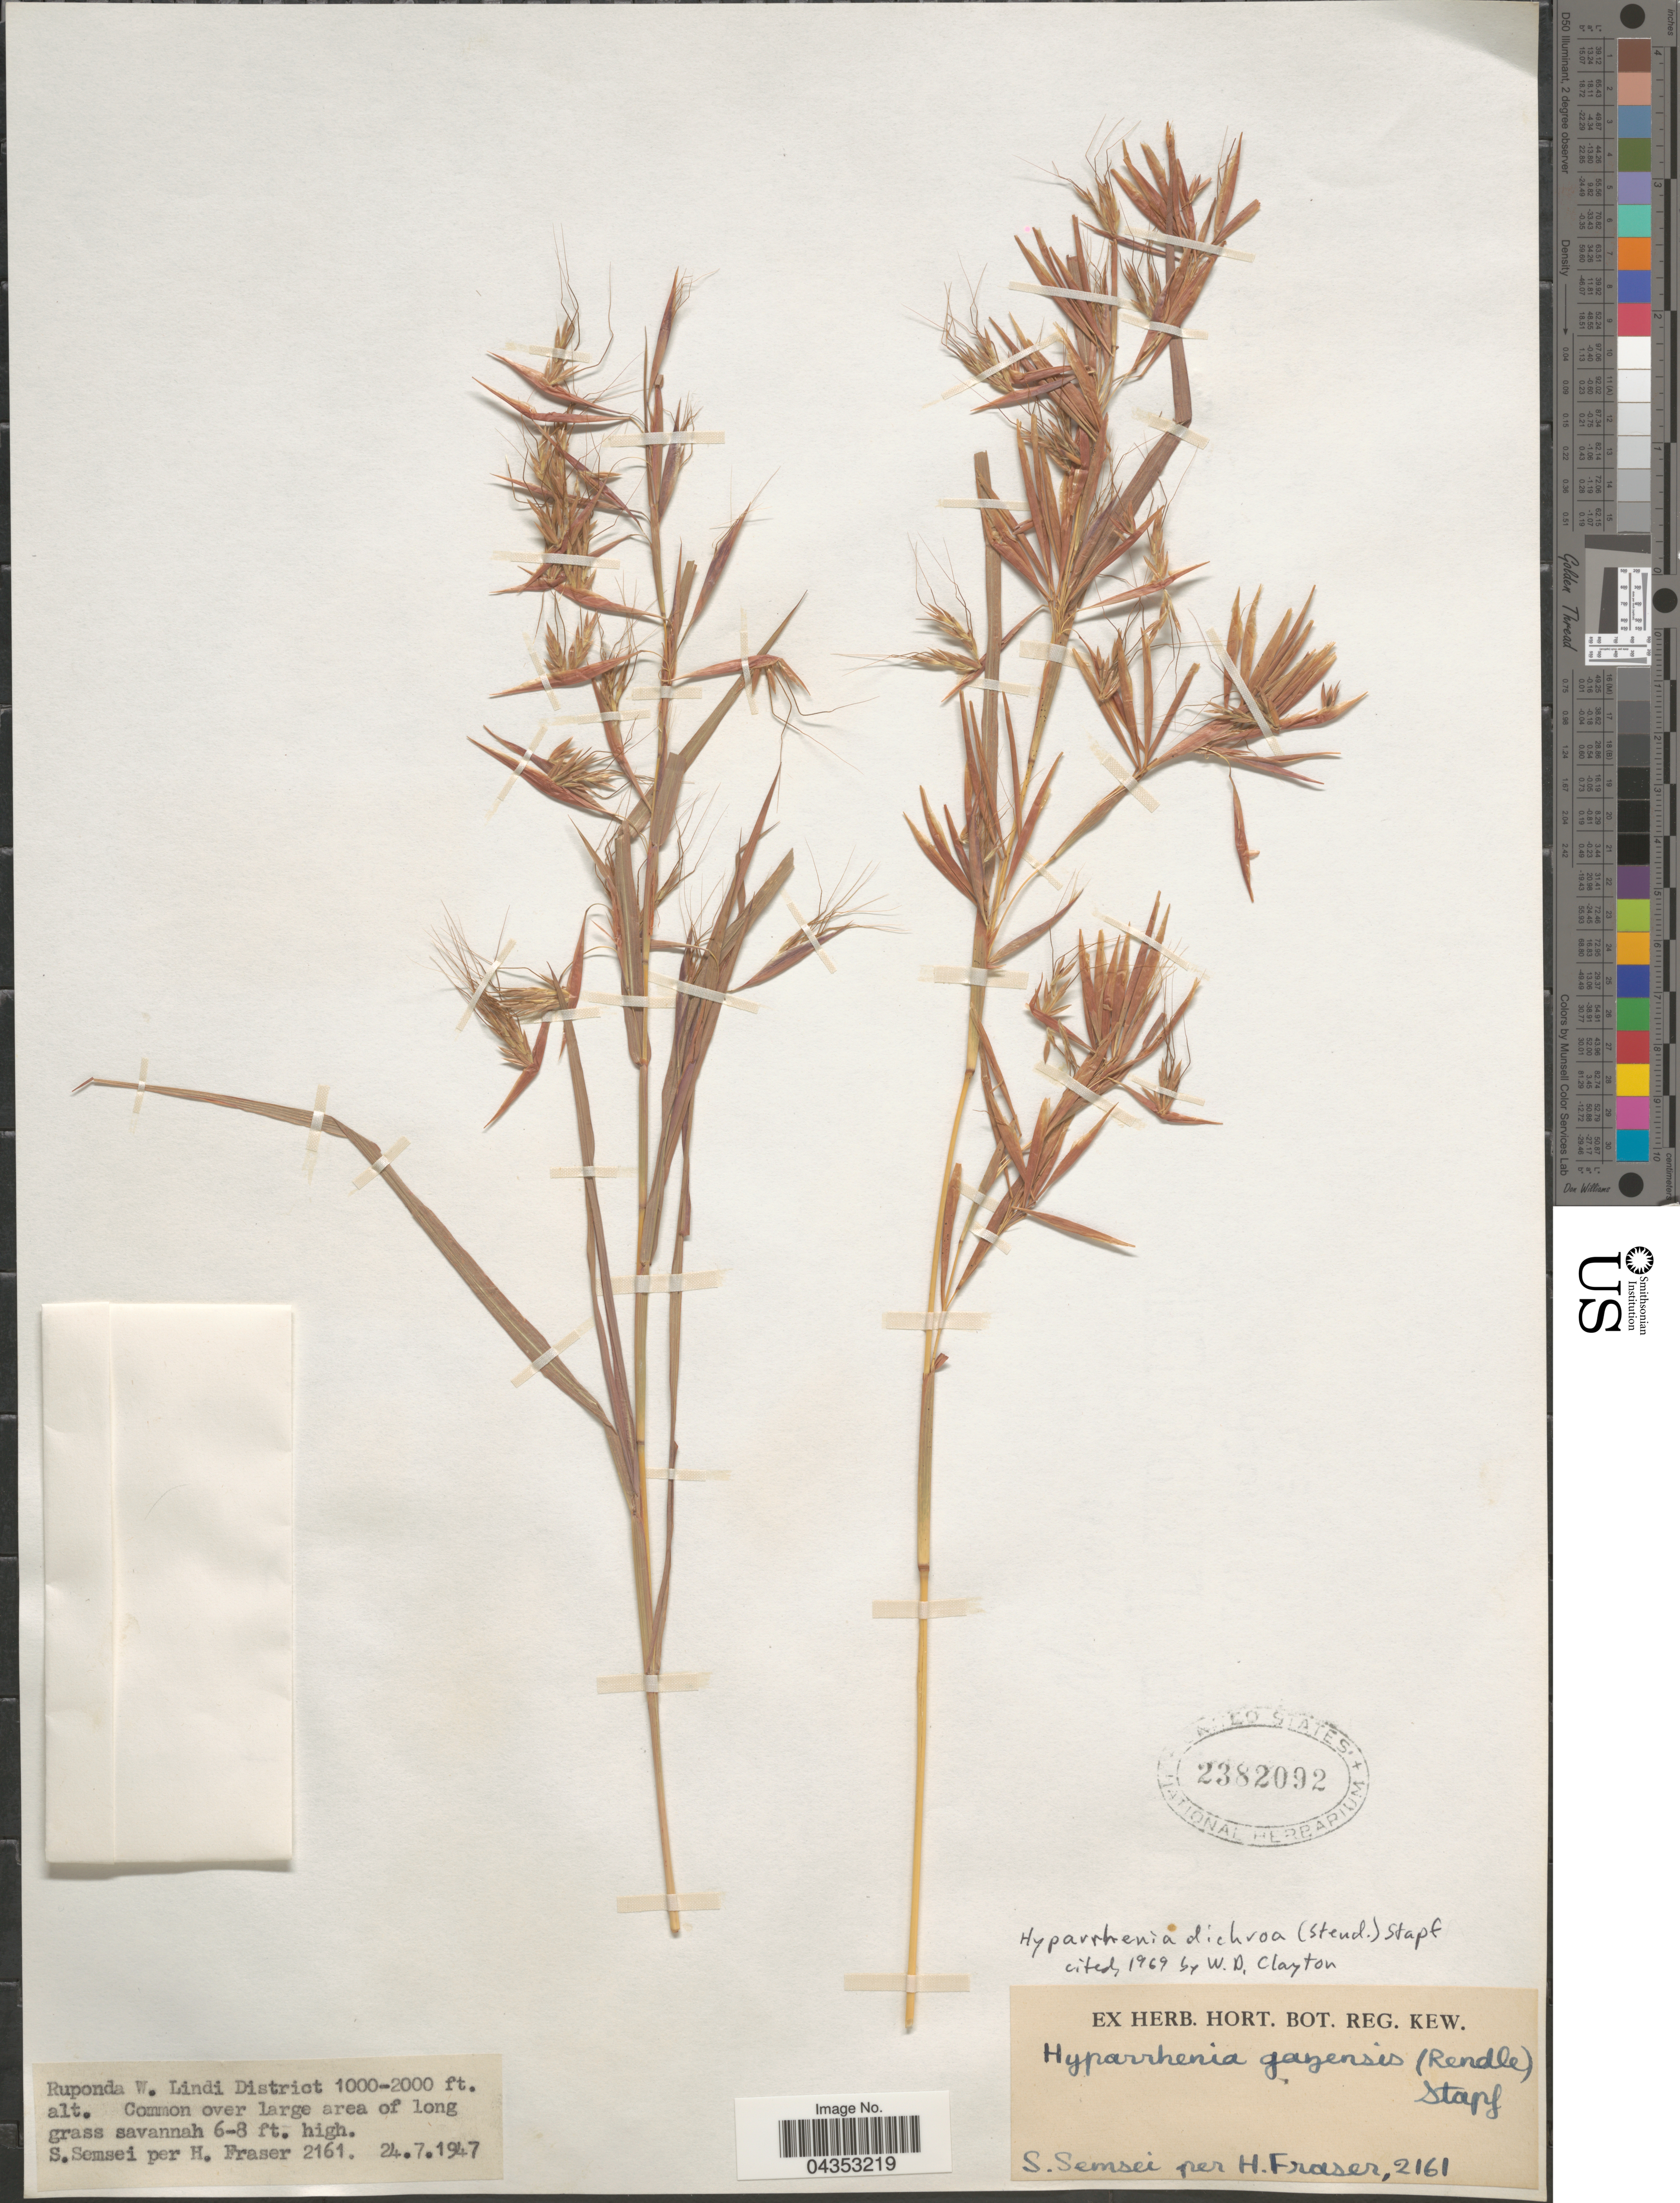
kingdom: Plantae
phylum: Tracheophyta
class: Liliopsida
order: Poales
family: Poaceae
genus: Hyparrhenia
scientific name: Hyparrhenia dichroa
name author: (Steud.) Stapf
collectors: S. Semsei & H. Fraser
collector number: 2161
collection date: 1947-07-24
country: Tanzania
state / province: Lindi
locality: Ruponda W. Lindi District.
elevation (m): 305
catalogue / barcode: US 2382092